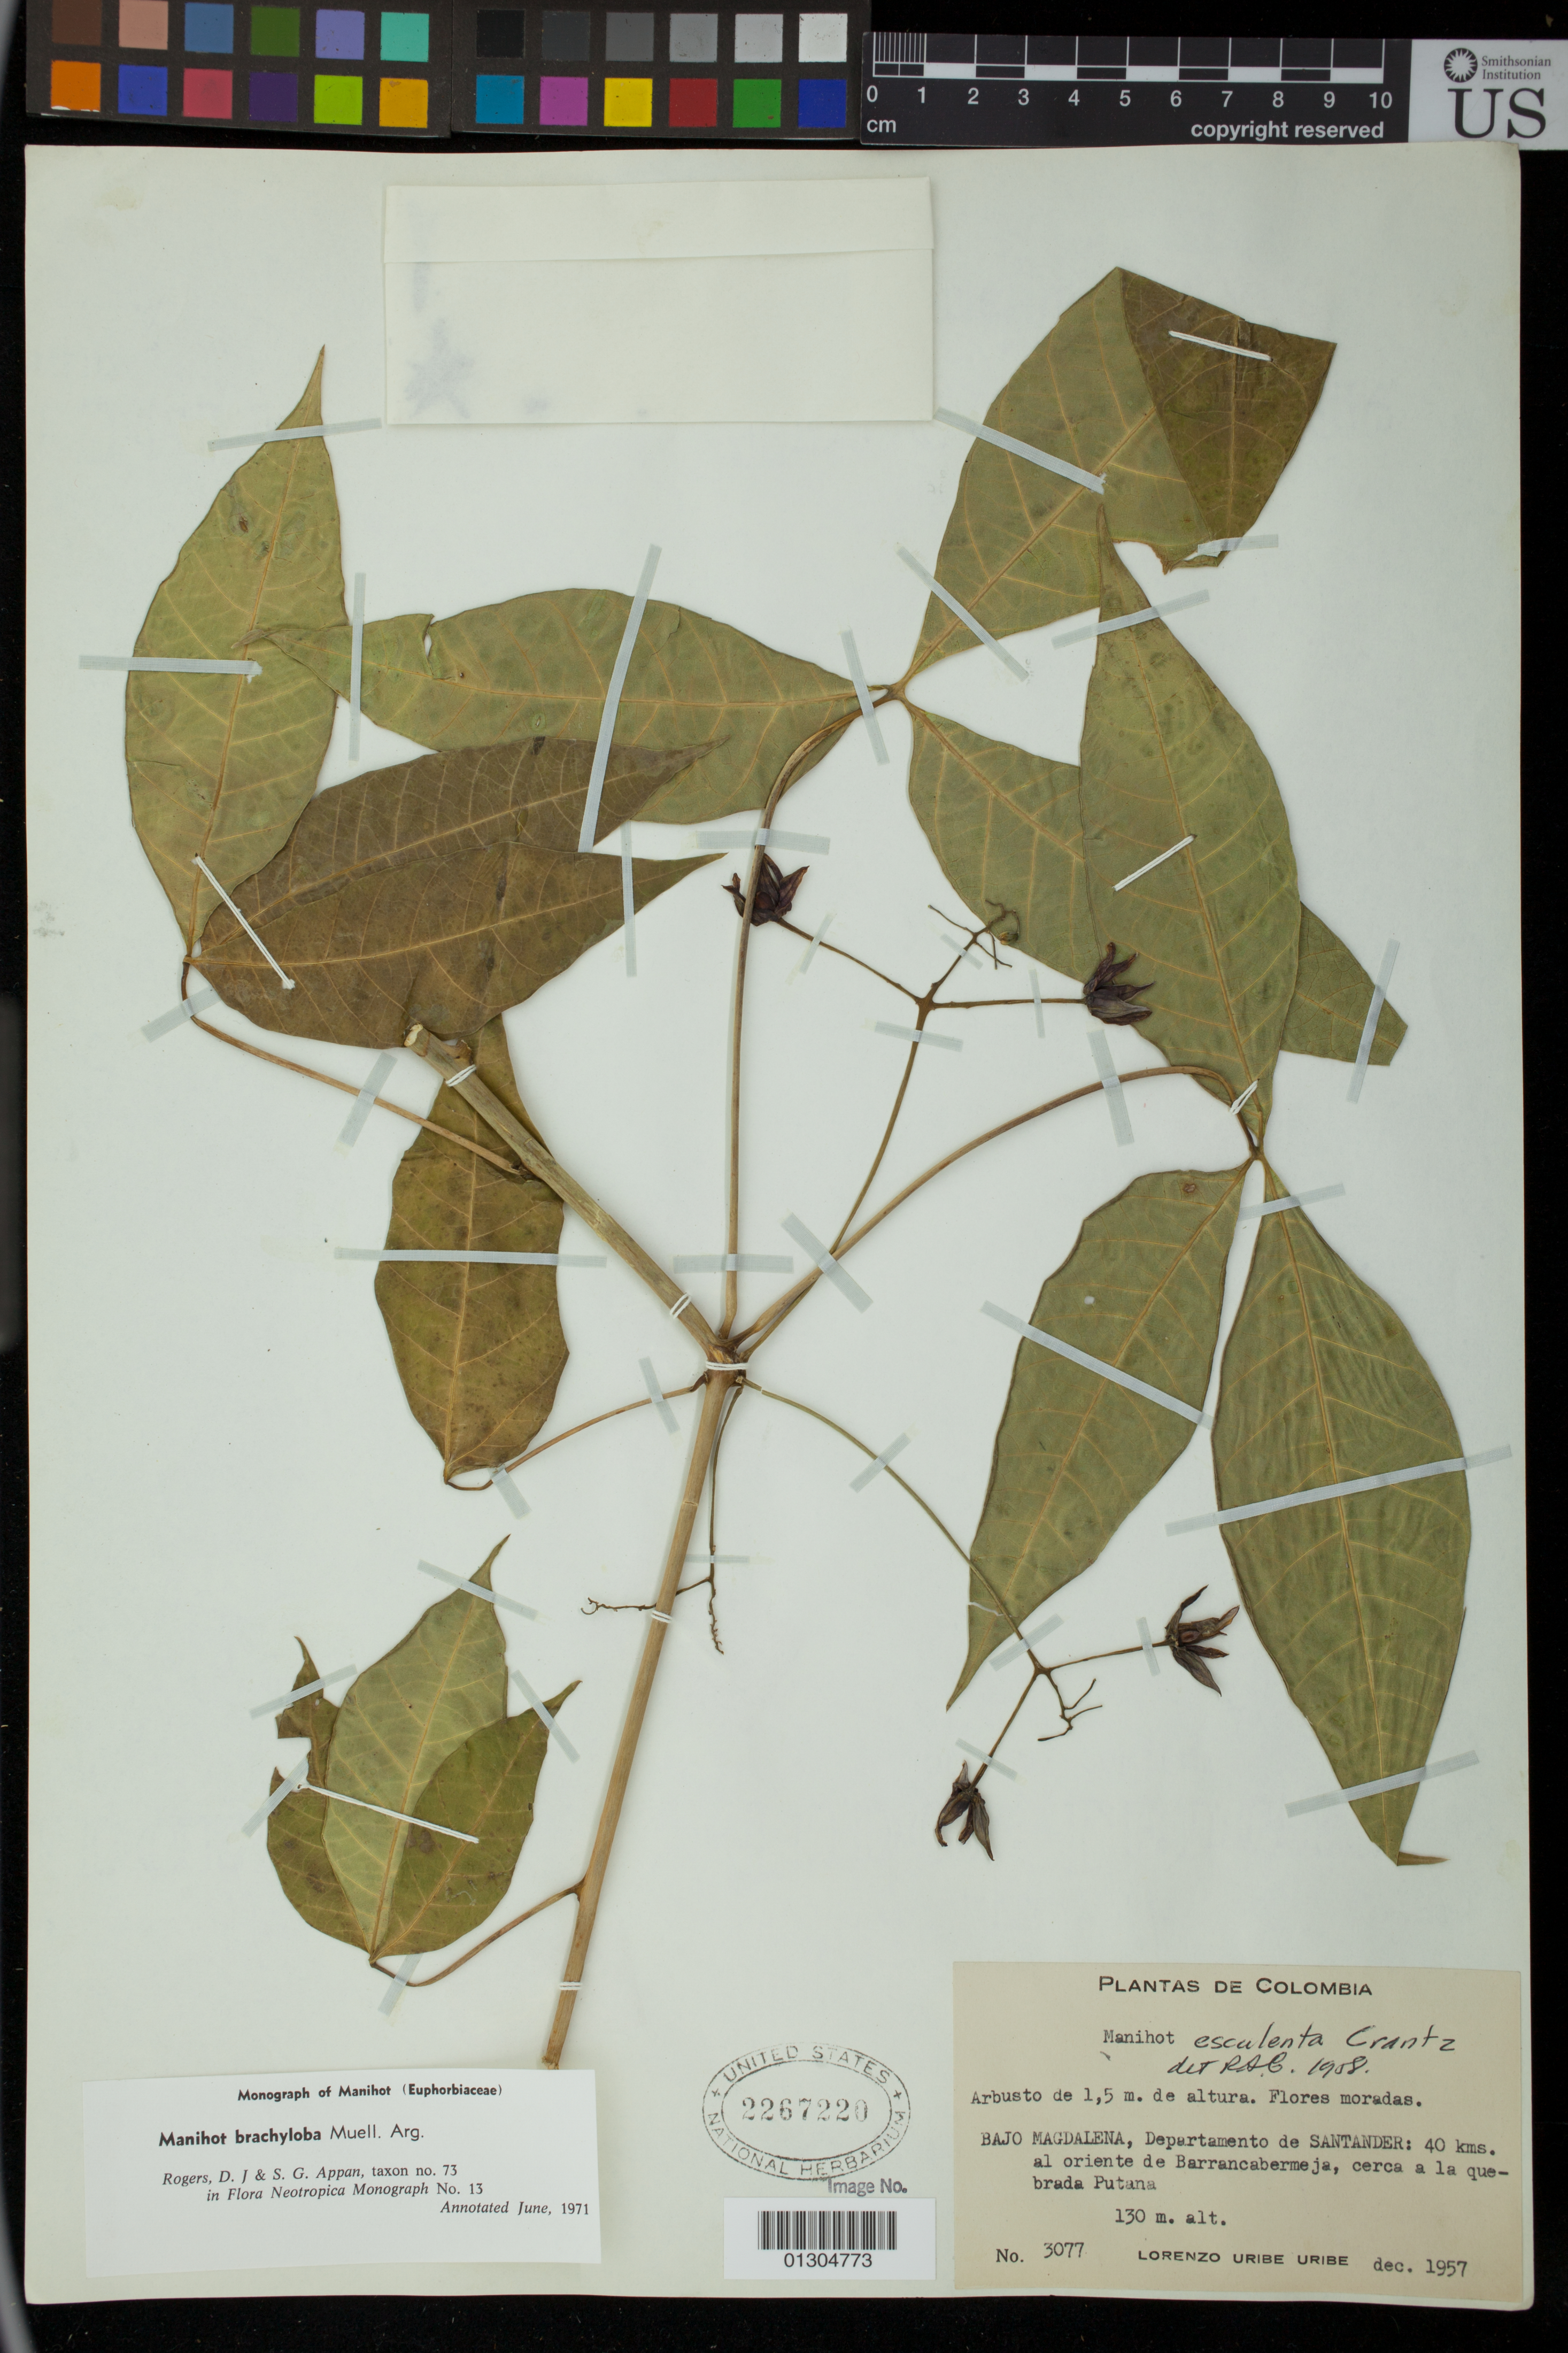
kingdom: Plantae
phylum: Tracheophyta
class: Magnoliopsida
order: Malpighiales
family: Euphorbiaceae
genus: Manihot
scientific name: Manihot brachyloba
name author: Müll. Arg.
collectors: L. Uribe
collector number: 3077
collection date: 1957-12-01/1957-12-31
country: Colombia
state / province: Magdalena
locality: Bajo Magdalena, Departamento de Santander: 40 kms. al oriente de Barrancabermeja, cerca a la quebrada Putana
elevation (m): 130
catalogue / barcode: US 2267220